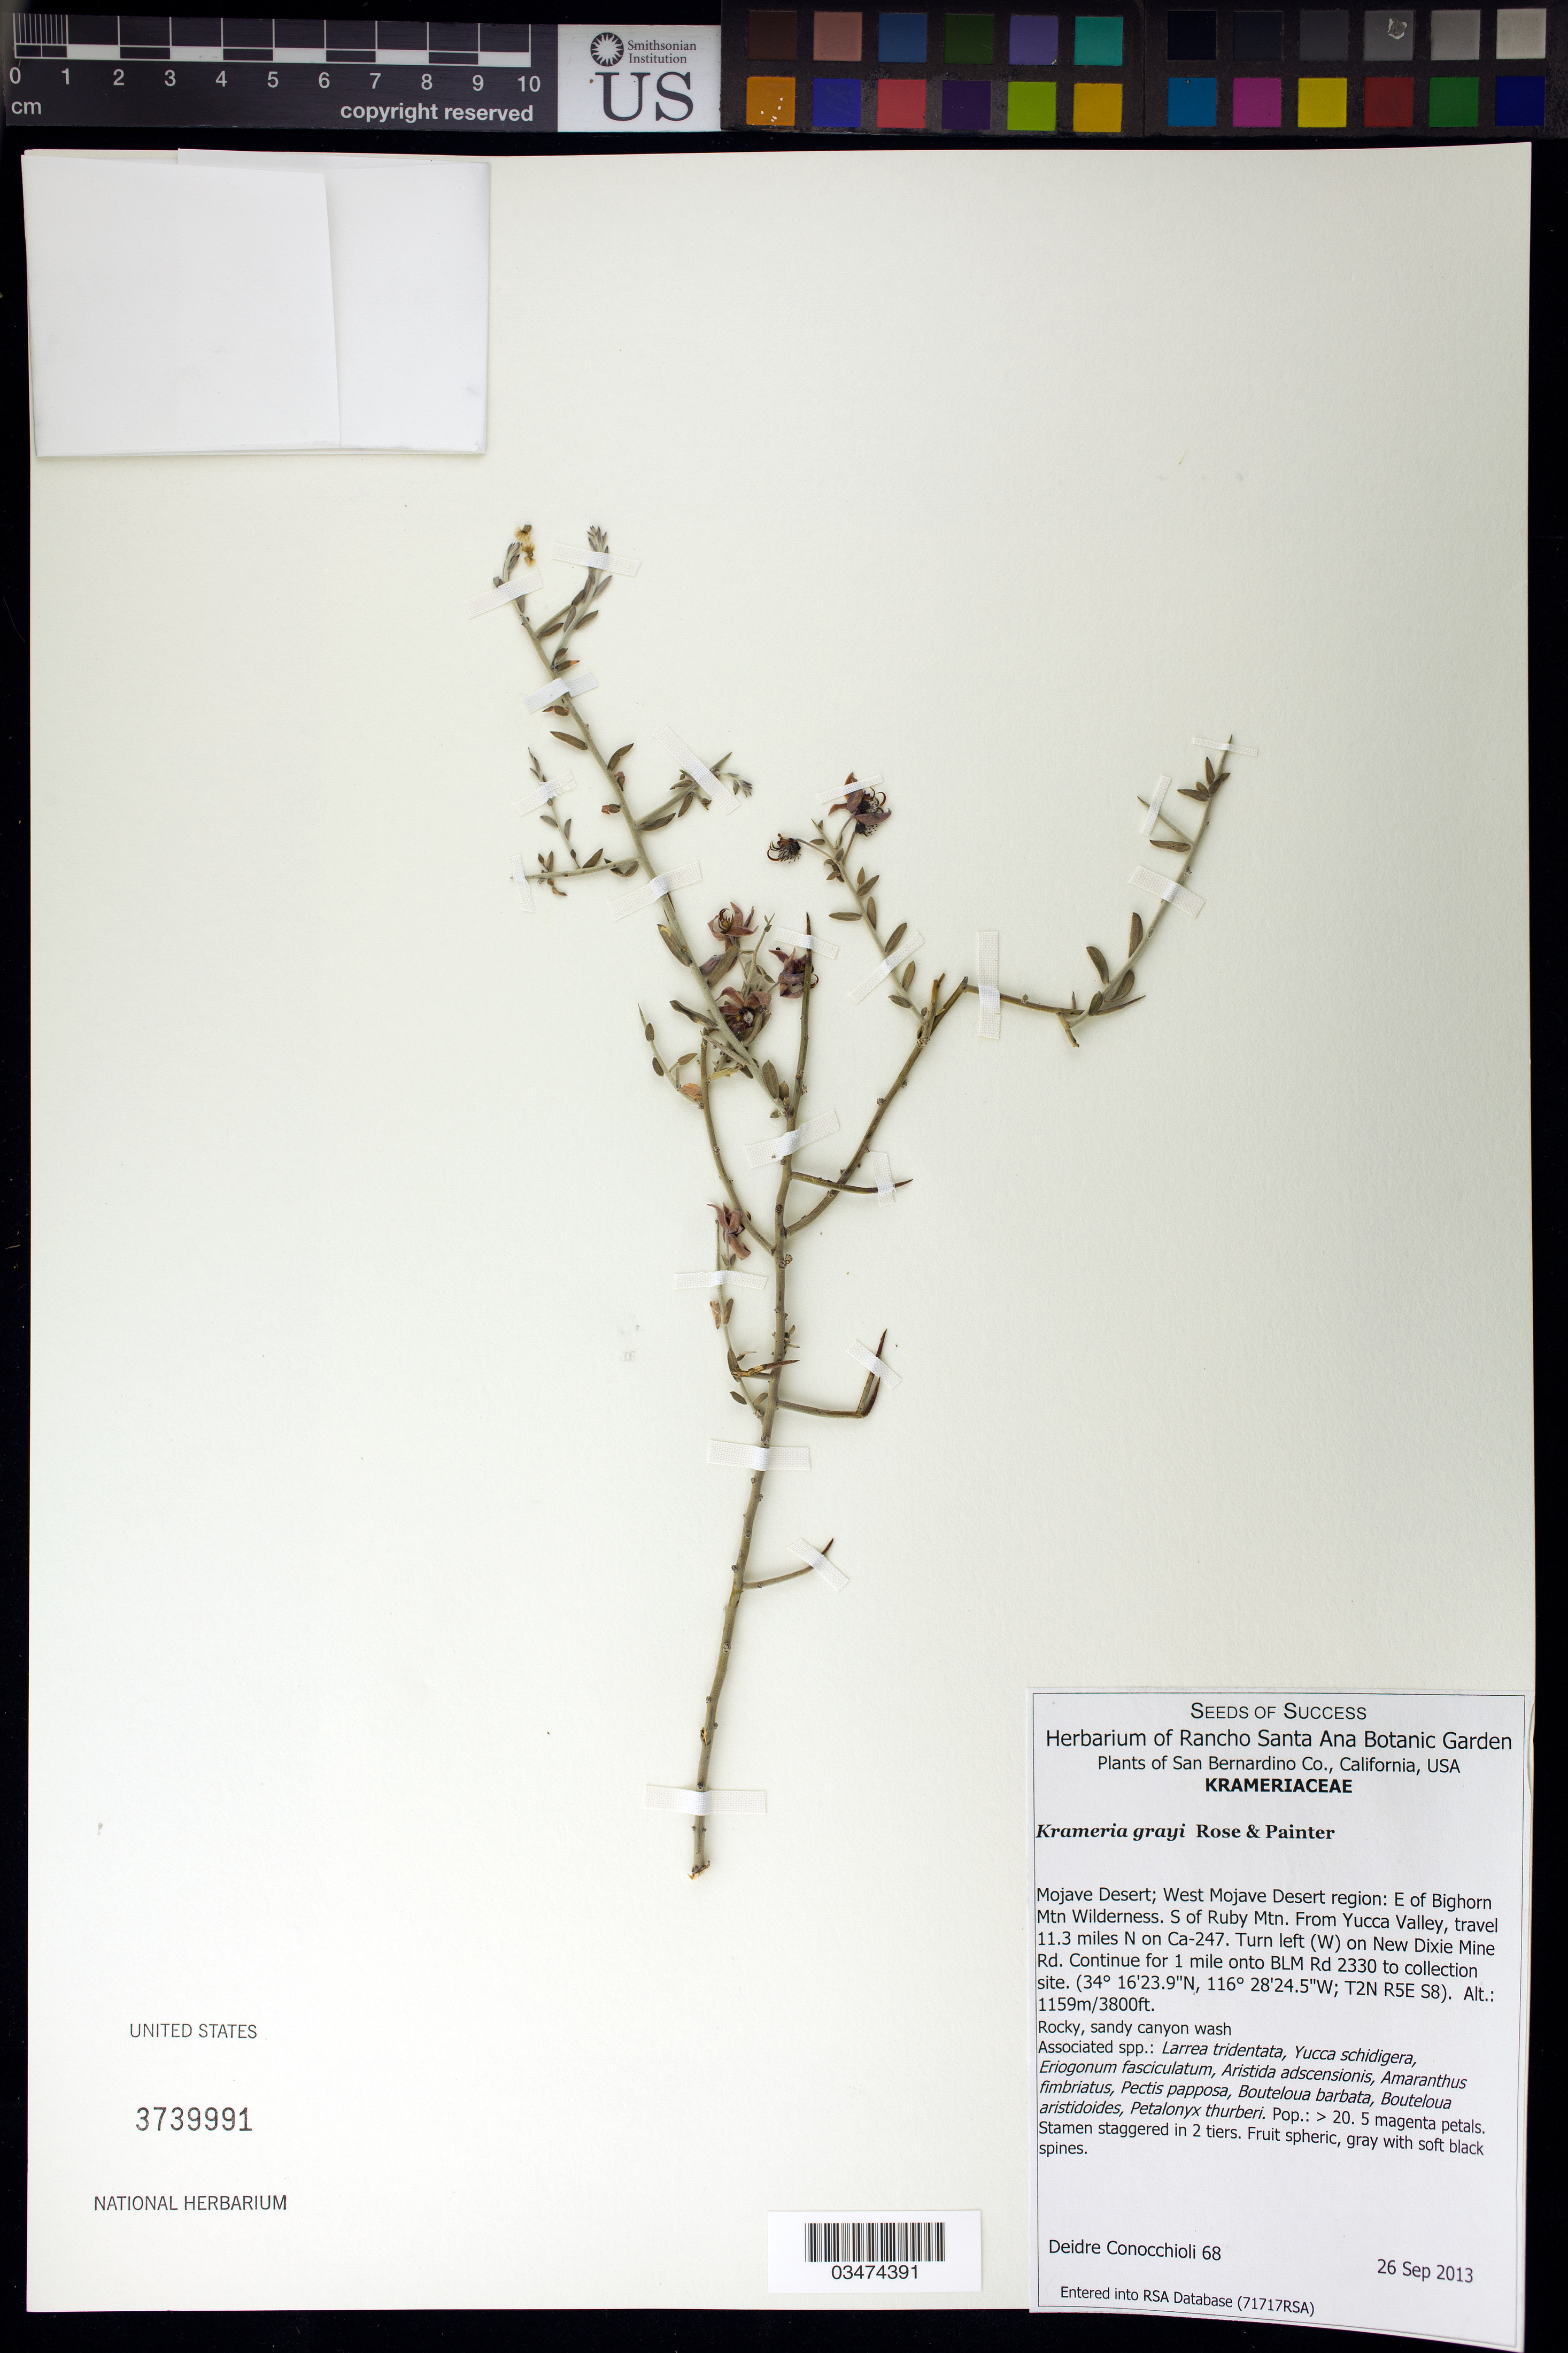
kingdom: Plantae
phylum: Tracheophyta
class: Magnoliopsida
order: Zygophyllales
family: Krameriaceae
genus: Krameria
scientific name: Krameria grayi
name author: Rose & J.H. Painter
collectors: D. Conocchioli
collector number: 68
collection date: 2013-09-26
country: United States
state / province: California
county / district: San Bernardino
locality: West Mojave Desert region: E of Bighorn Mtn Wilderness, S of Ruby Mtn. From Yucca Valley 11.3 mi. N on CA-247, turl left (W) on New Dixie Mine Rd. for 1 mi. onto BLM Rd 2330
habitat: Rocky, sandy canyon wash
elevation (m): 1159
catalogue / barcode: US 3739991